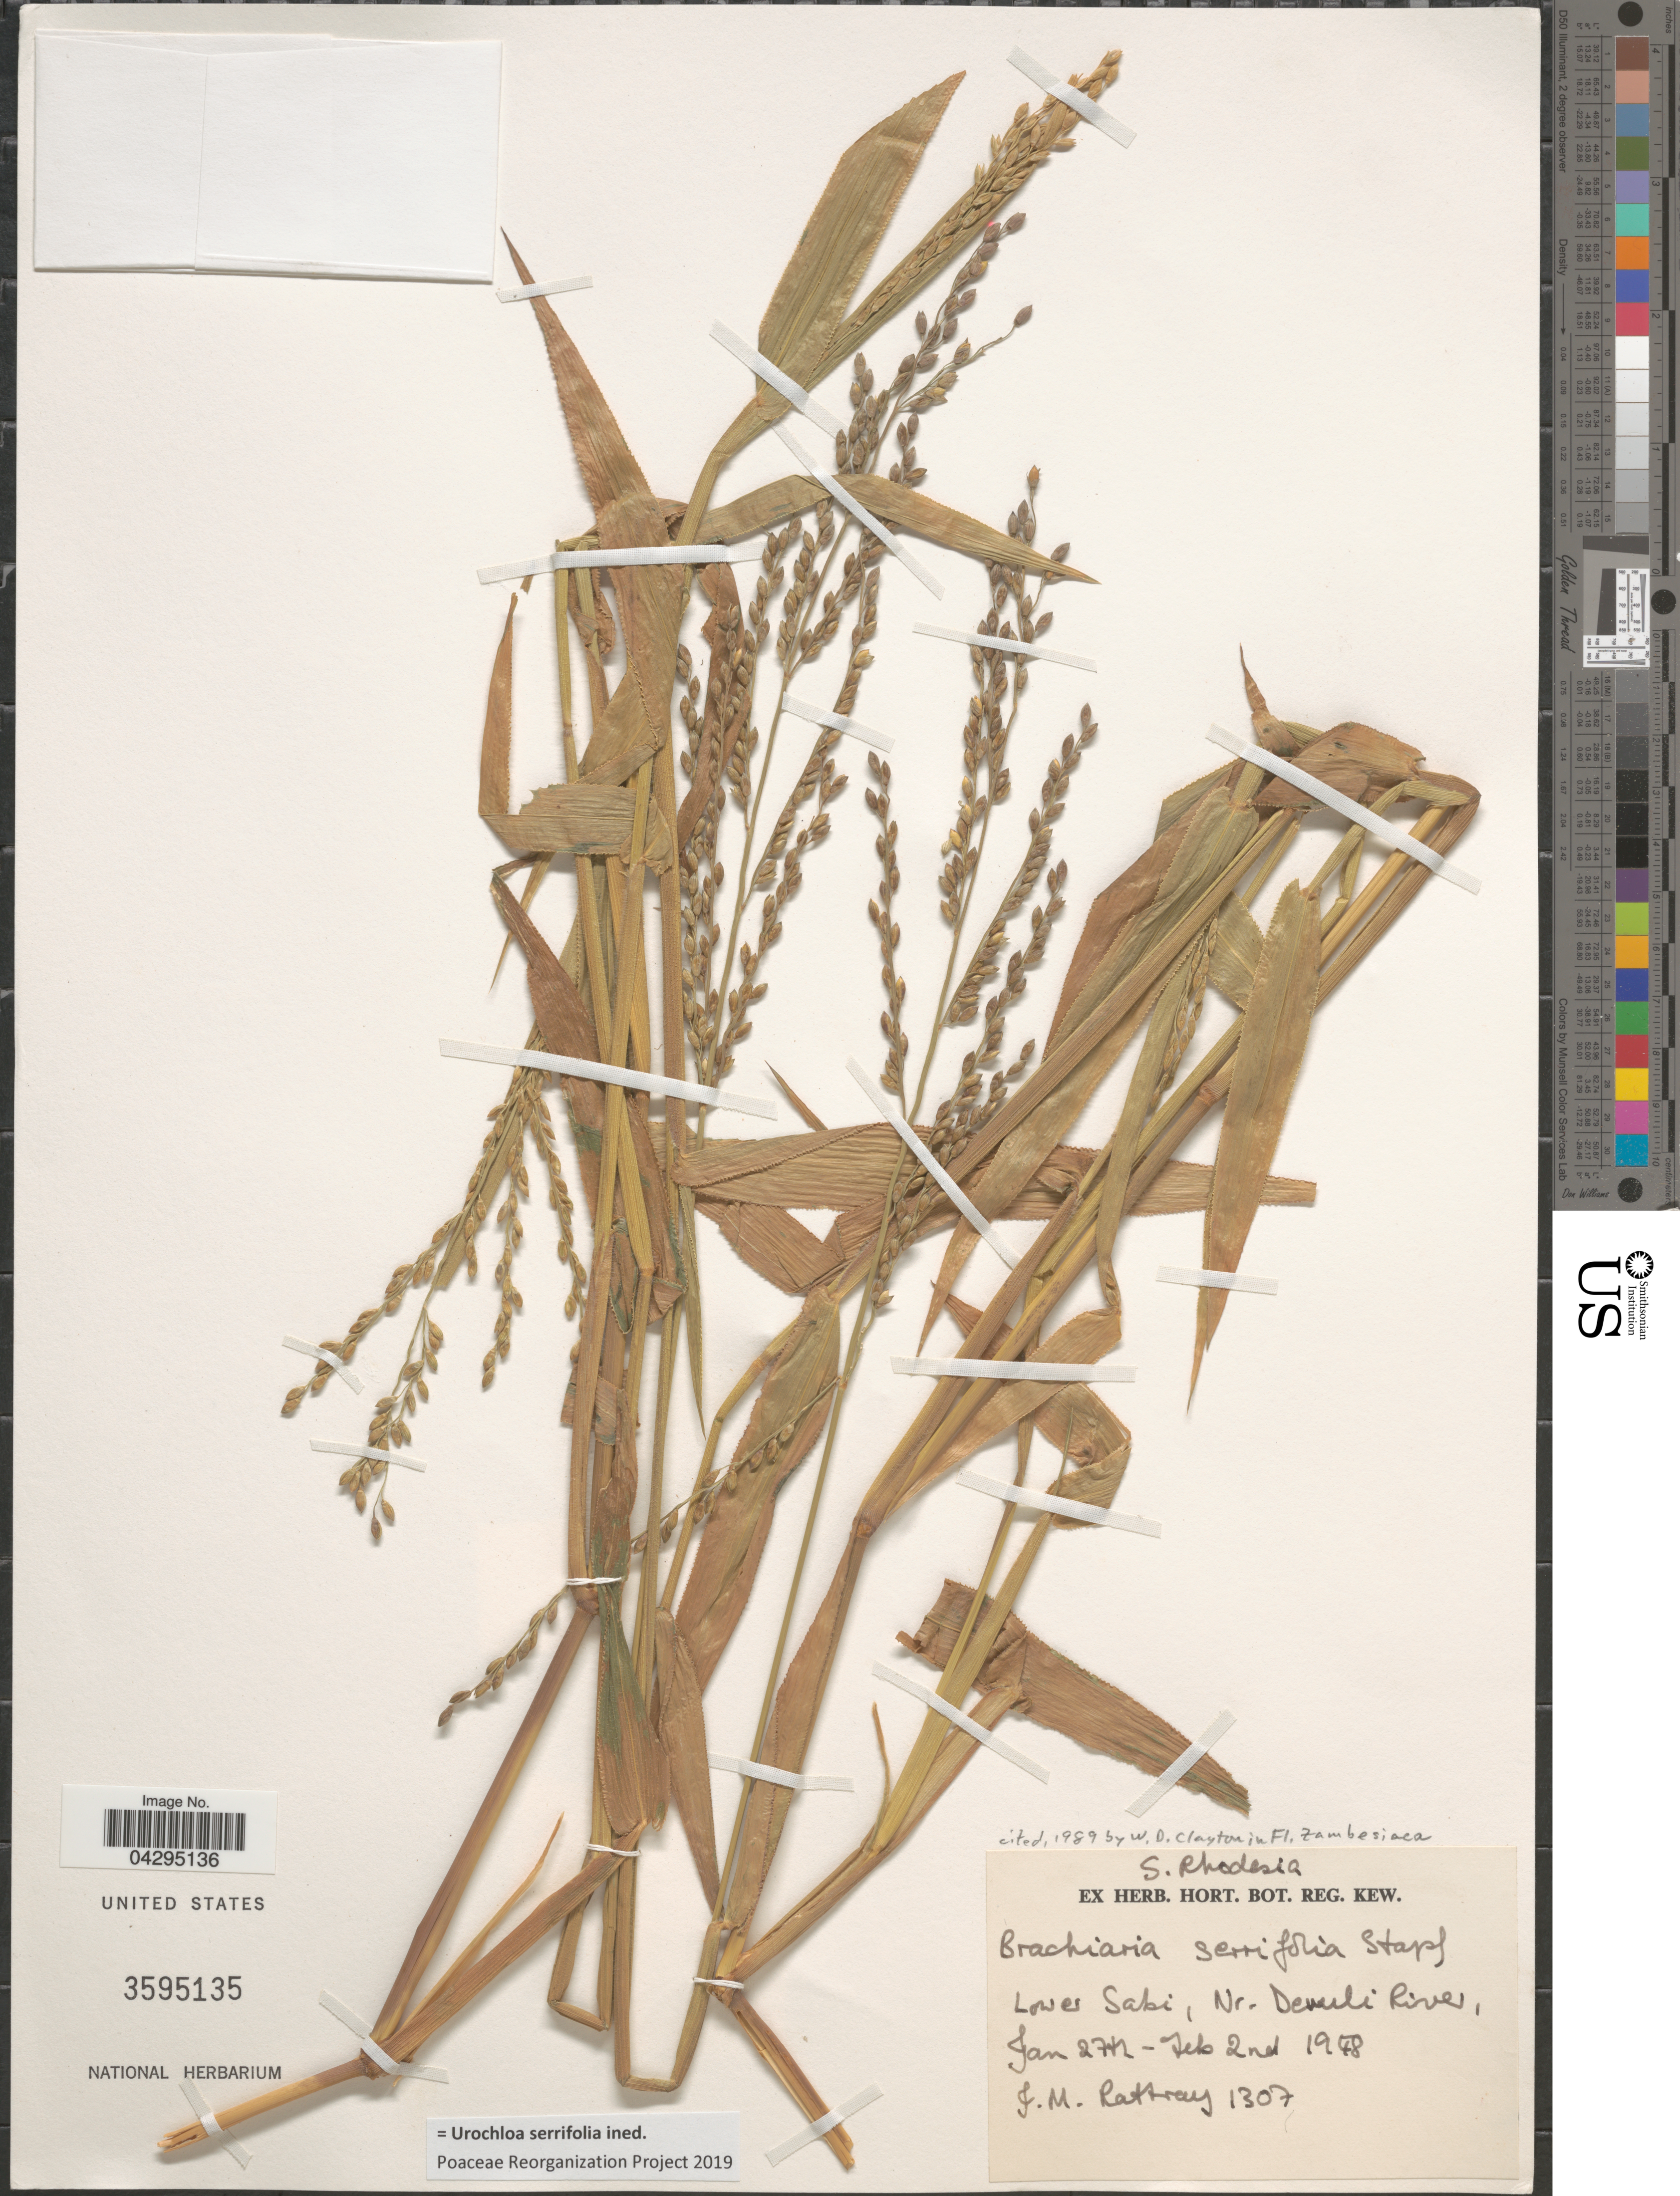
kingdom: Plantae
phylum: Tracheophyta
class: Liliopsida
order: Poales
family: Poaceae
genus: Urochloa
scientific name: Urochloa serrifolia ined.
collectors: J. Rattray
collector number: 1307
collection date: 1948-01-27/1948-02-02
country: Zimbabwe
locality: S. Rhodesia. Lower Sabi, Nr. Devuli River.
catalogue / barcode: US 3595135